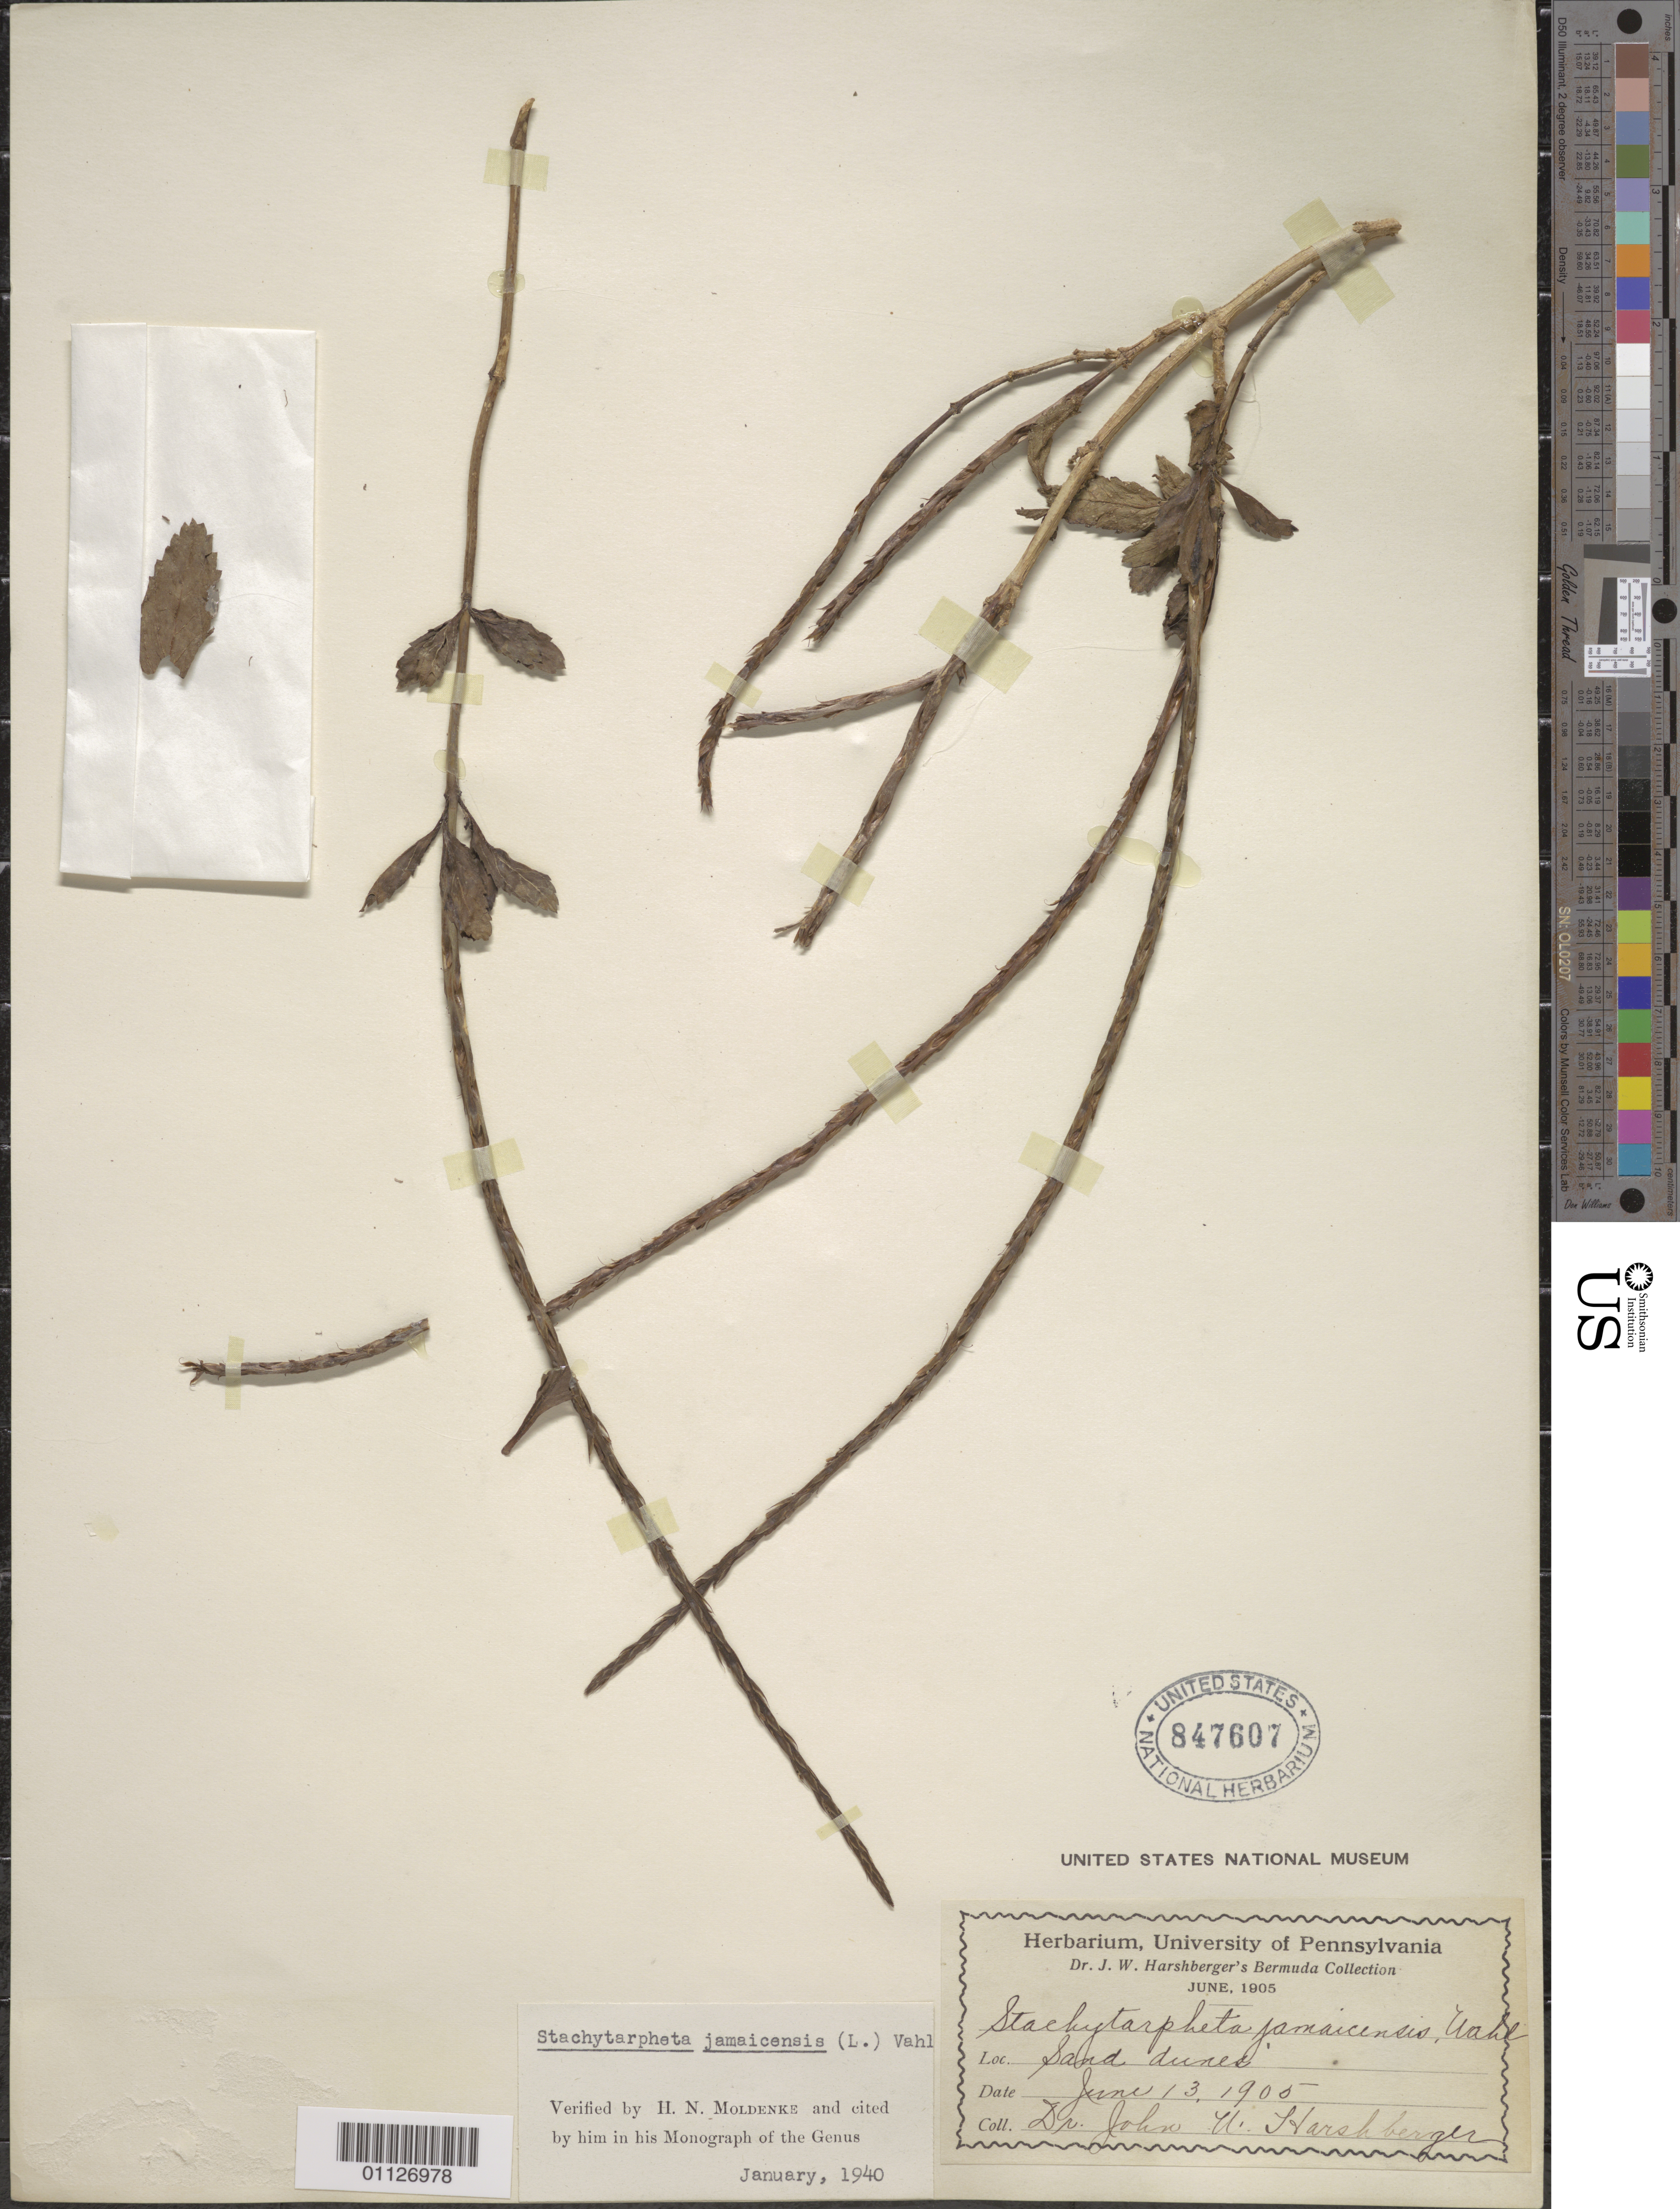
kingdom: Plantae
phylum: Tracheophyta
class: Magnoliopsida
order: Lamiales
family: Verbenaceae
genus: Stachytarpheta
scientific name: Stachytarpheta jamaicensis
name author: (L.) Vahl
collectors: J. A. Harshberger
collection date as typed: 13 Jun 1905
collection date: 1905-06-13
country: Bermuda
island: Bermuda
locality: Sand dunes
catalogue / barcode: US 847607